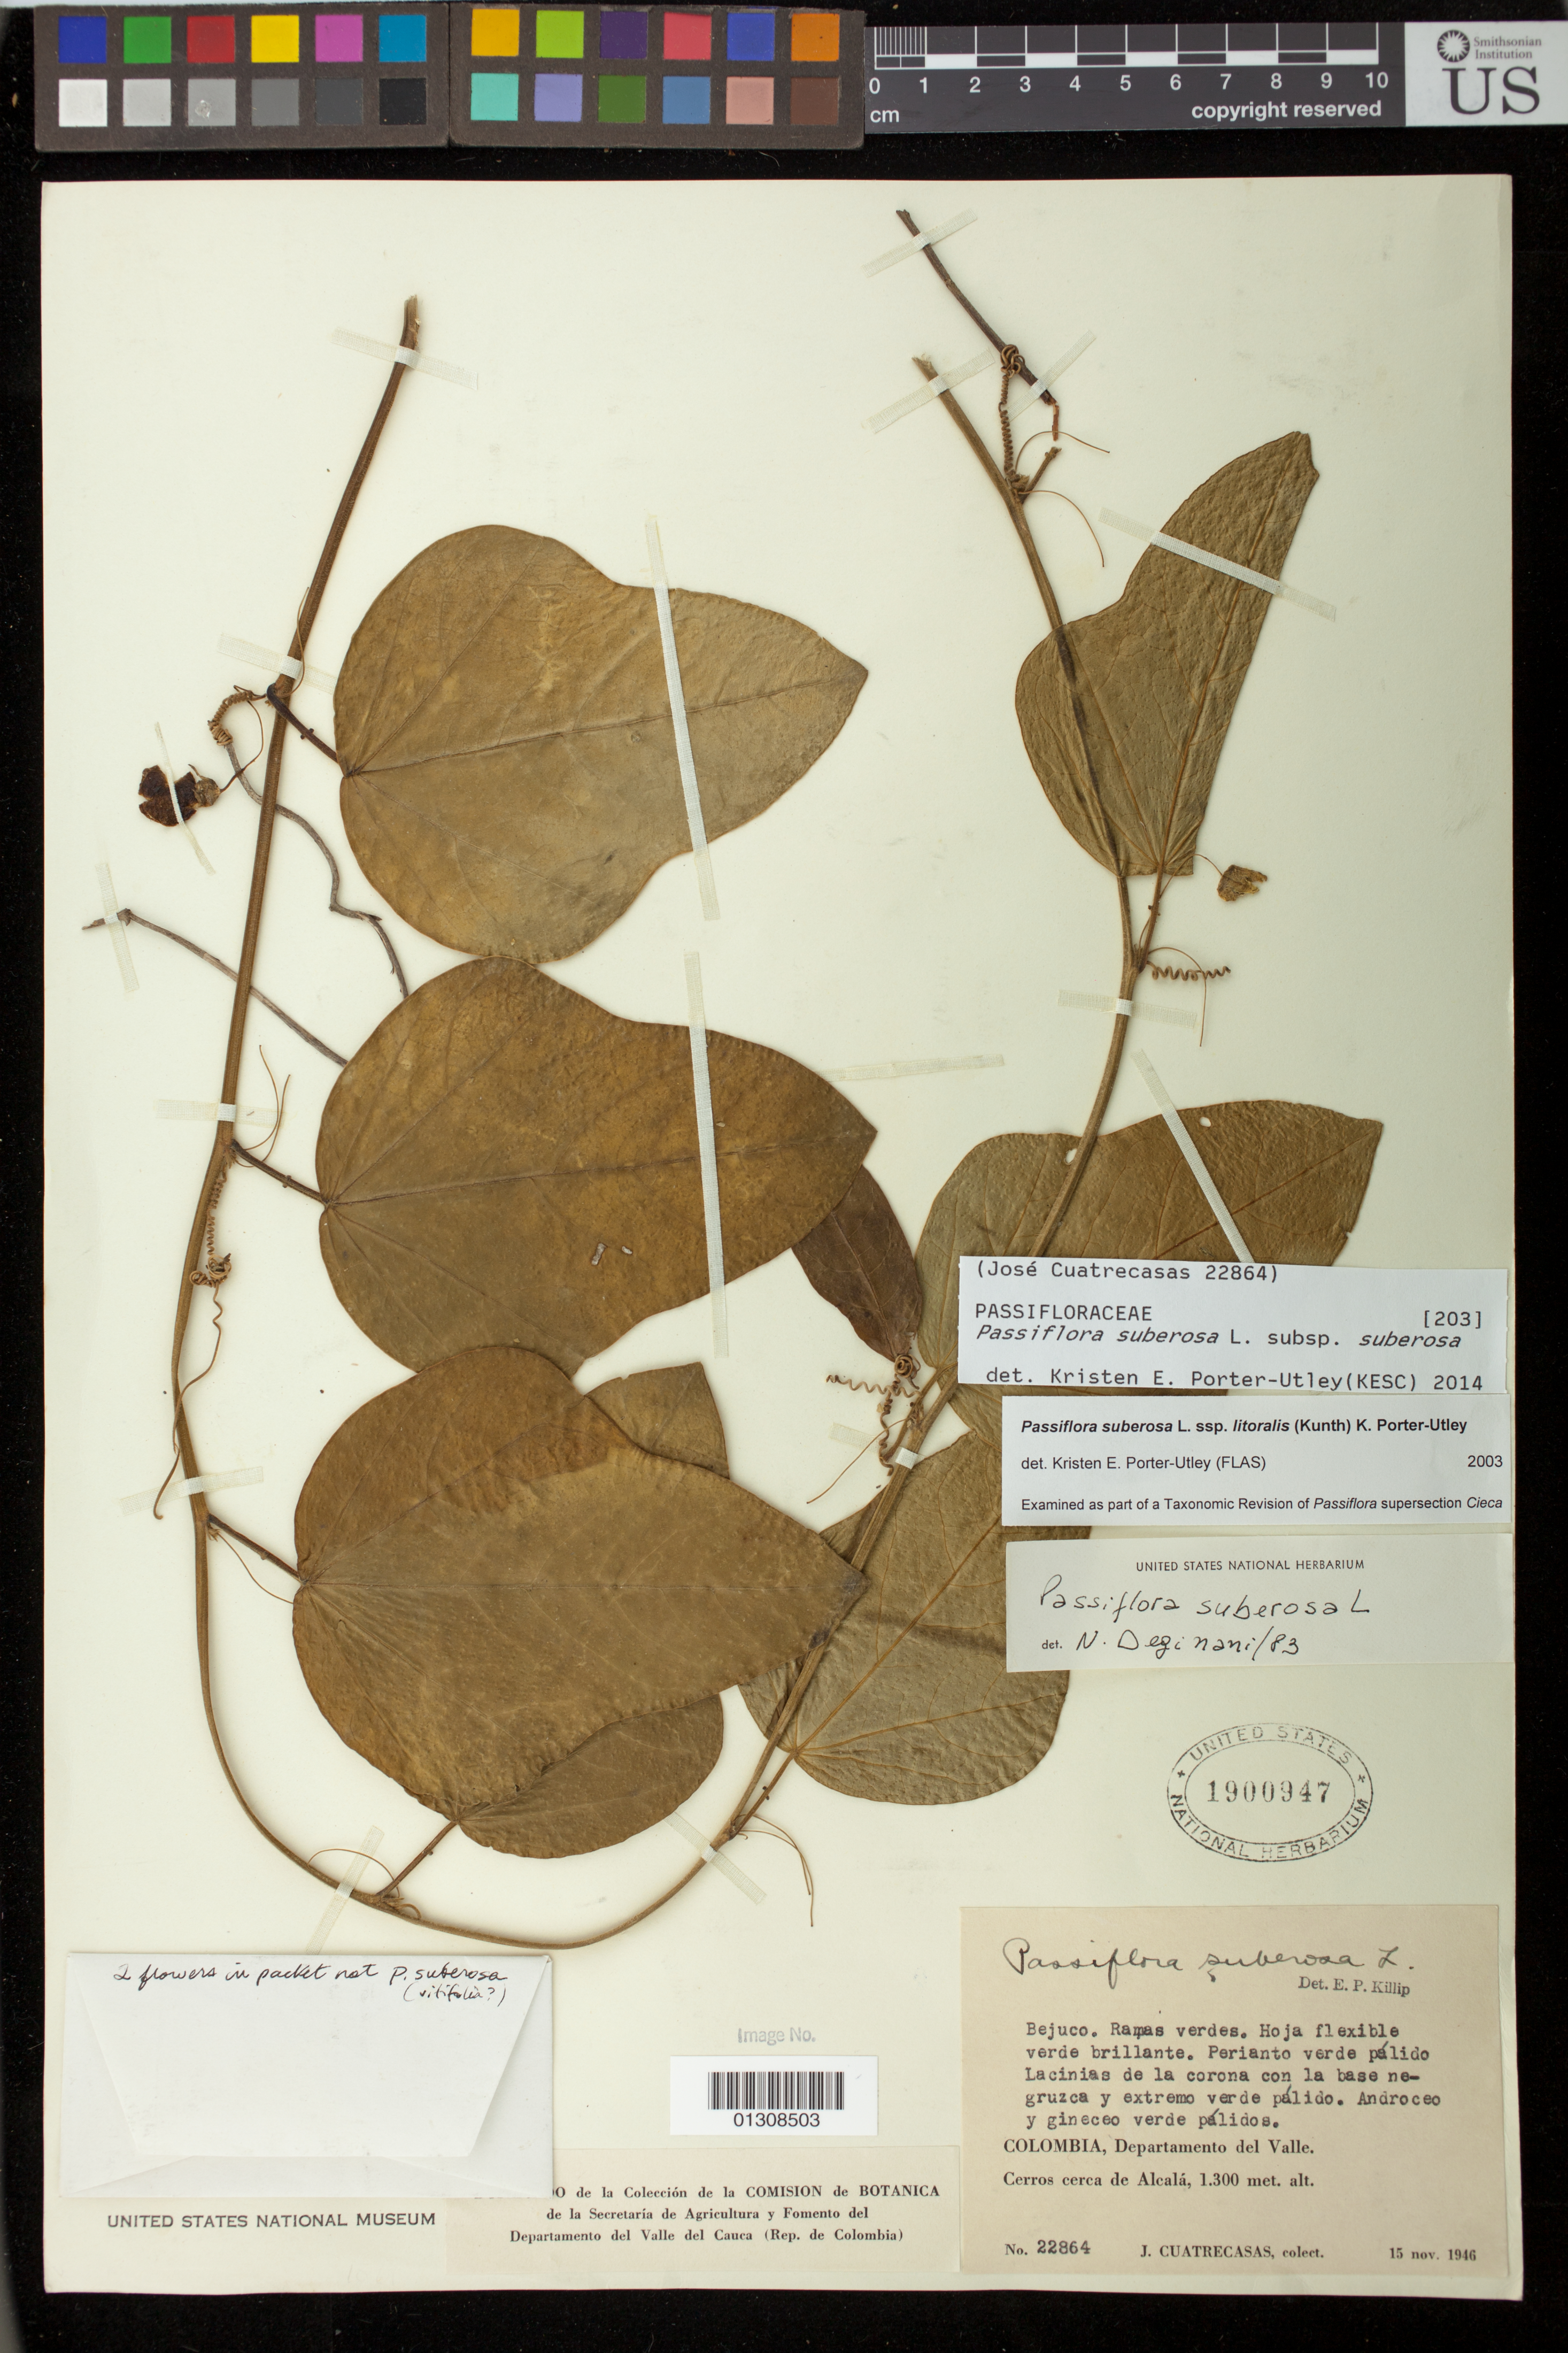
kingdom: Plantae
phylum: Tracheophyta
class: Magnoliopsida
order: Malpighiales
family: Passifloraceae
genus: Passiflora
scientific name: Passiflora suberosa subsp. suberosa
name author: L.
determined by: Porter-Utley, K. E.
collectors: J. Cuatrecasas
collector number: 22864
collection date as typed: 15 Nov 1946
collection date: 1946-11-15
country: Colombia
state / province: Valle del Cauca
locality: Cerros Cerca de Alcala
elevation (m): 1300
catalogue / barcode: US 1900947